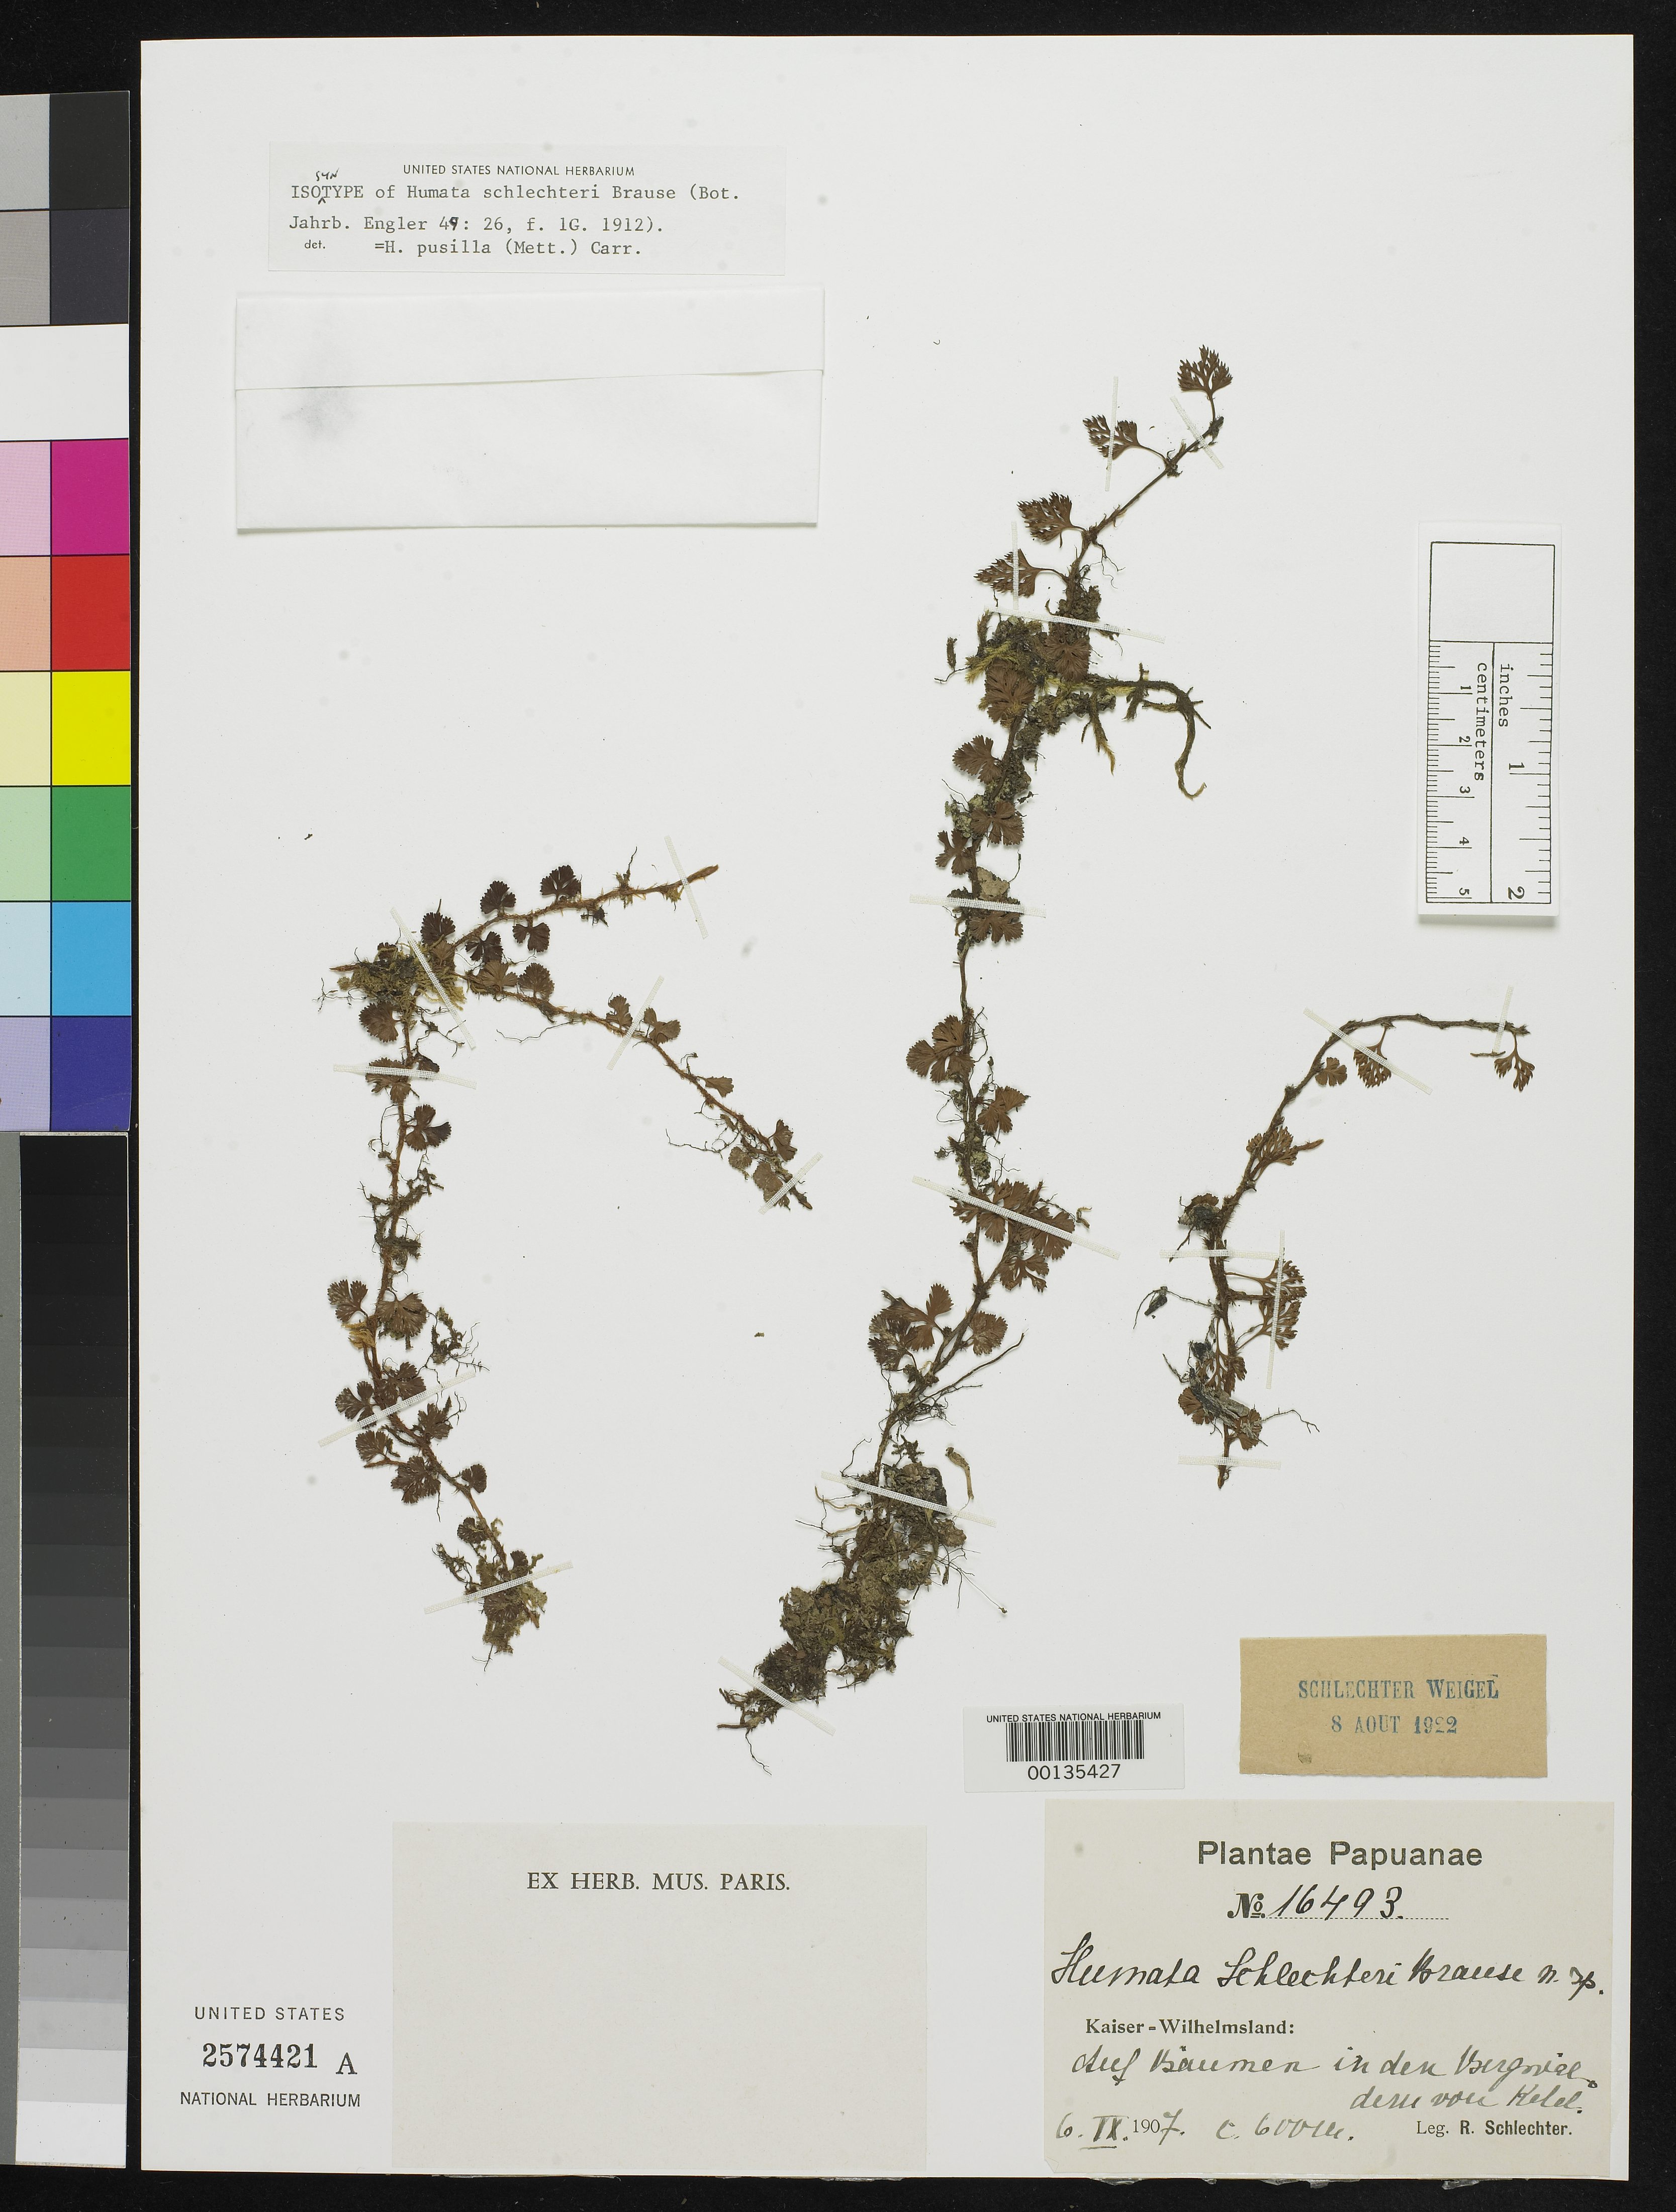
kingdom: Plantae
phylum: Tracheophyta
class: Polypodiopsida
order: Polypodiales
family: Davalliaceae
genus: Humata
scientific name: Humata schlechteri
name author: Brause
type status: Isosyntype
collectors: F. R. R. Schlechter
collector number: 16493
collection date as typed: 06 Sep 1907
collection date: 1907-09-06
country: Papua New Guinea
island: New Guinea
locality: Kaiser-Wilhelmsland.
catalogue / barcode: US 2574421A